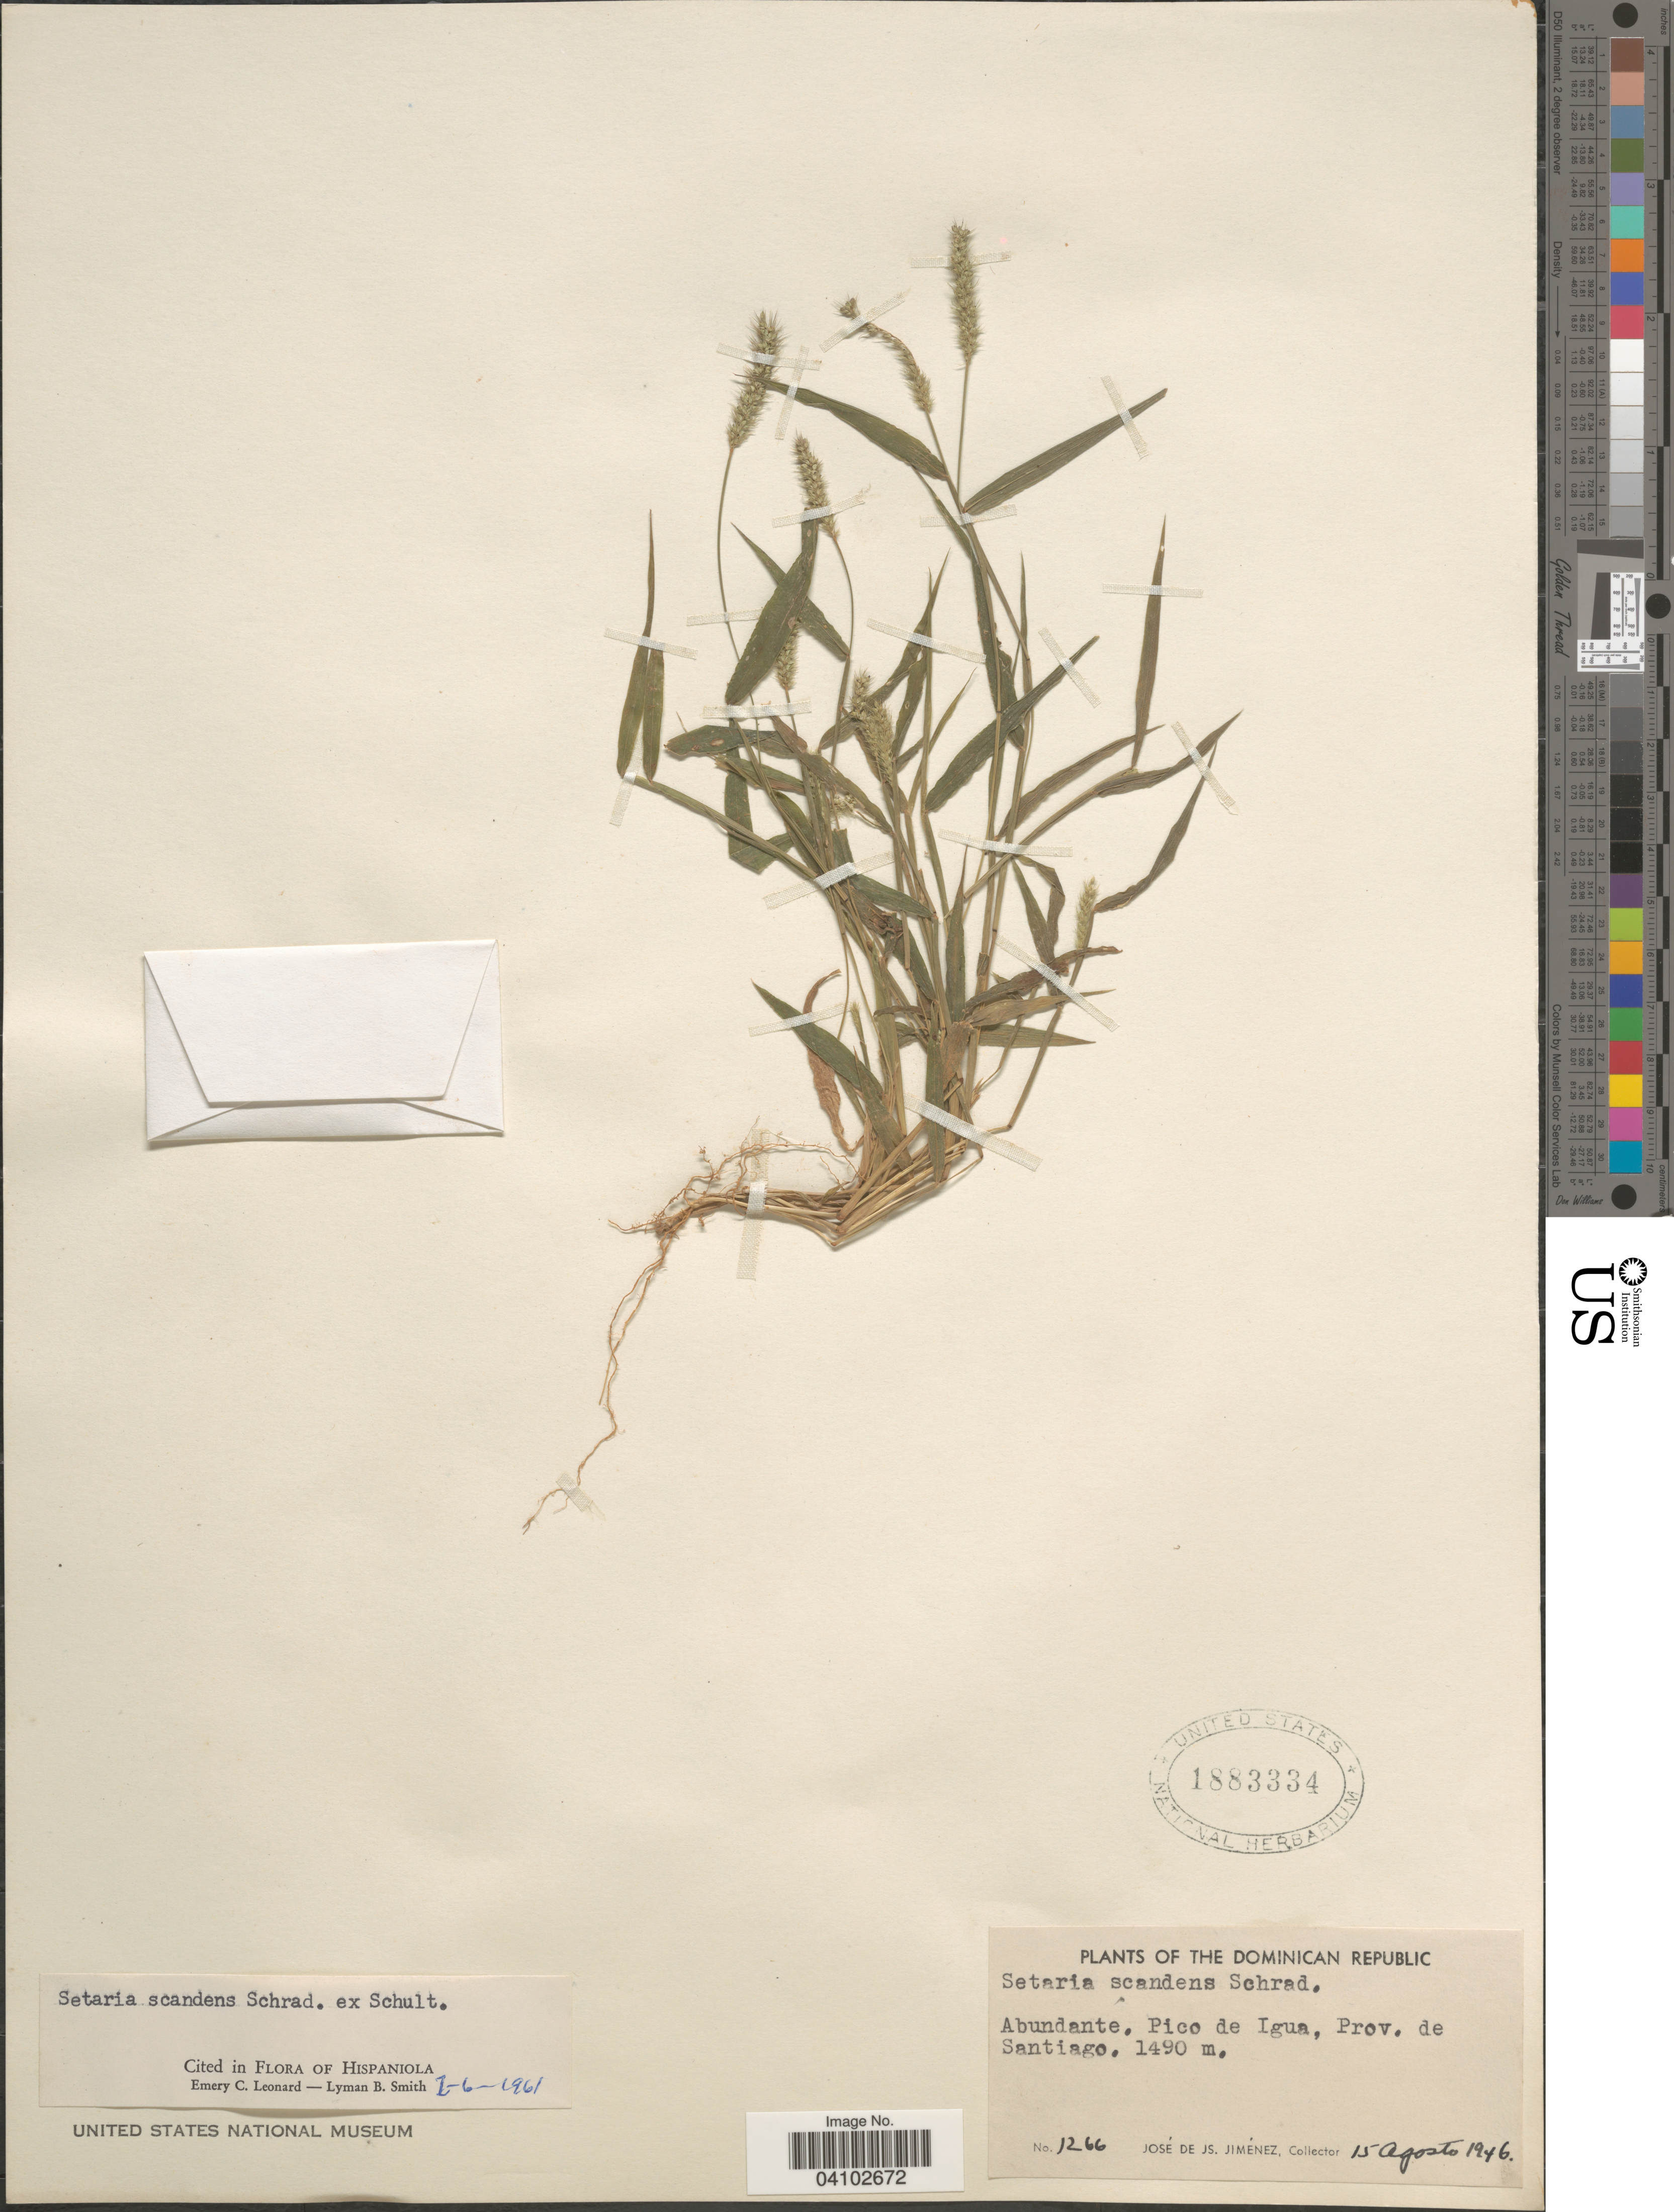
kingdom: Plantae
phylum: Tracheophyta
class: Liliopsida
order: Poales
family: Poaceae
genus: Setaria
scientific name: Setaria scandens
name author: Schrad.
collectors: J. J. Jiménez Almonte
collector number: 1266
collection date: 1946-08-15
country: Dominican Republic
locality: Pico de Igua, Prov. de Santiago.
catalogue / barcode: US 1883334